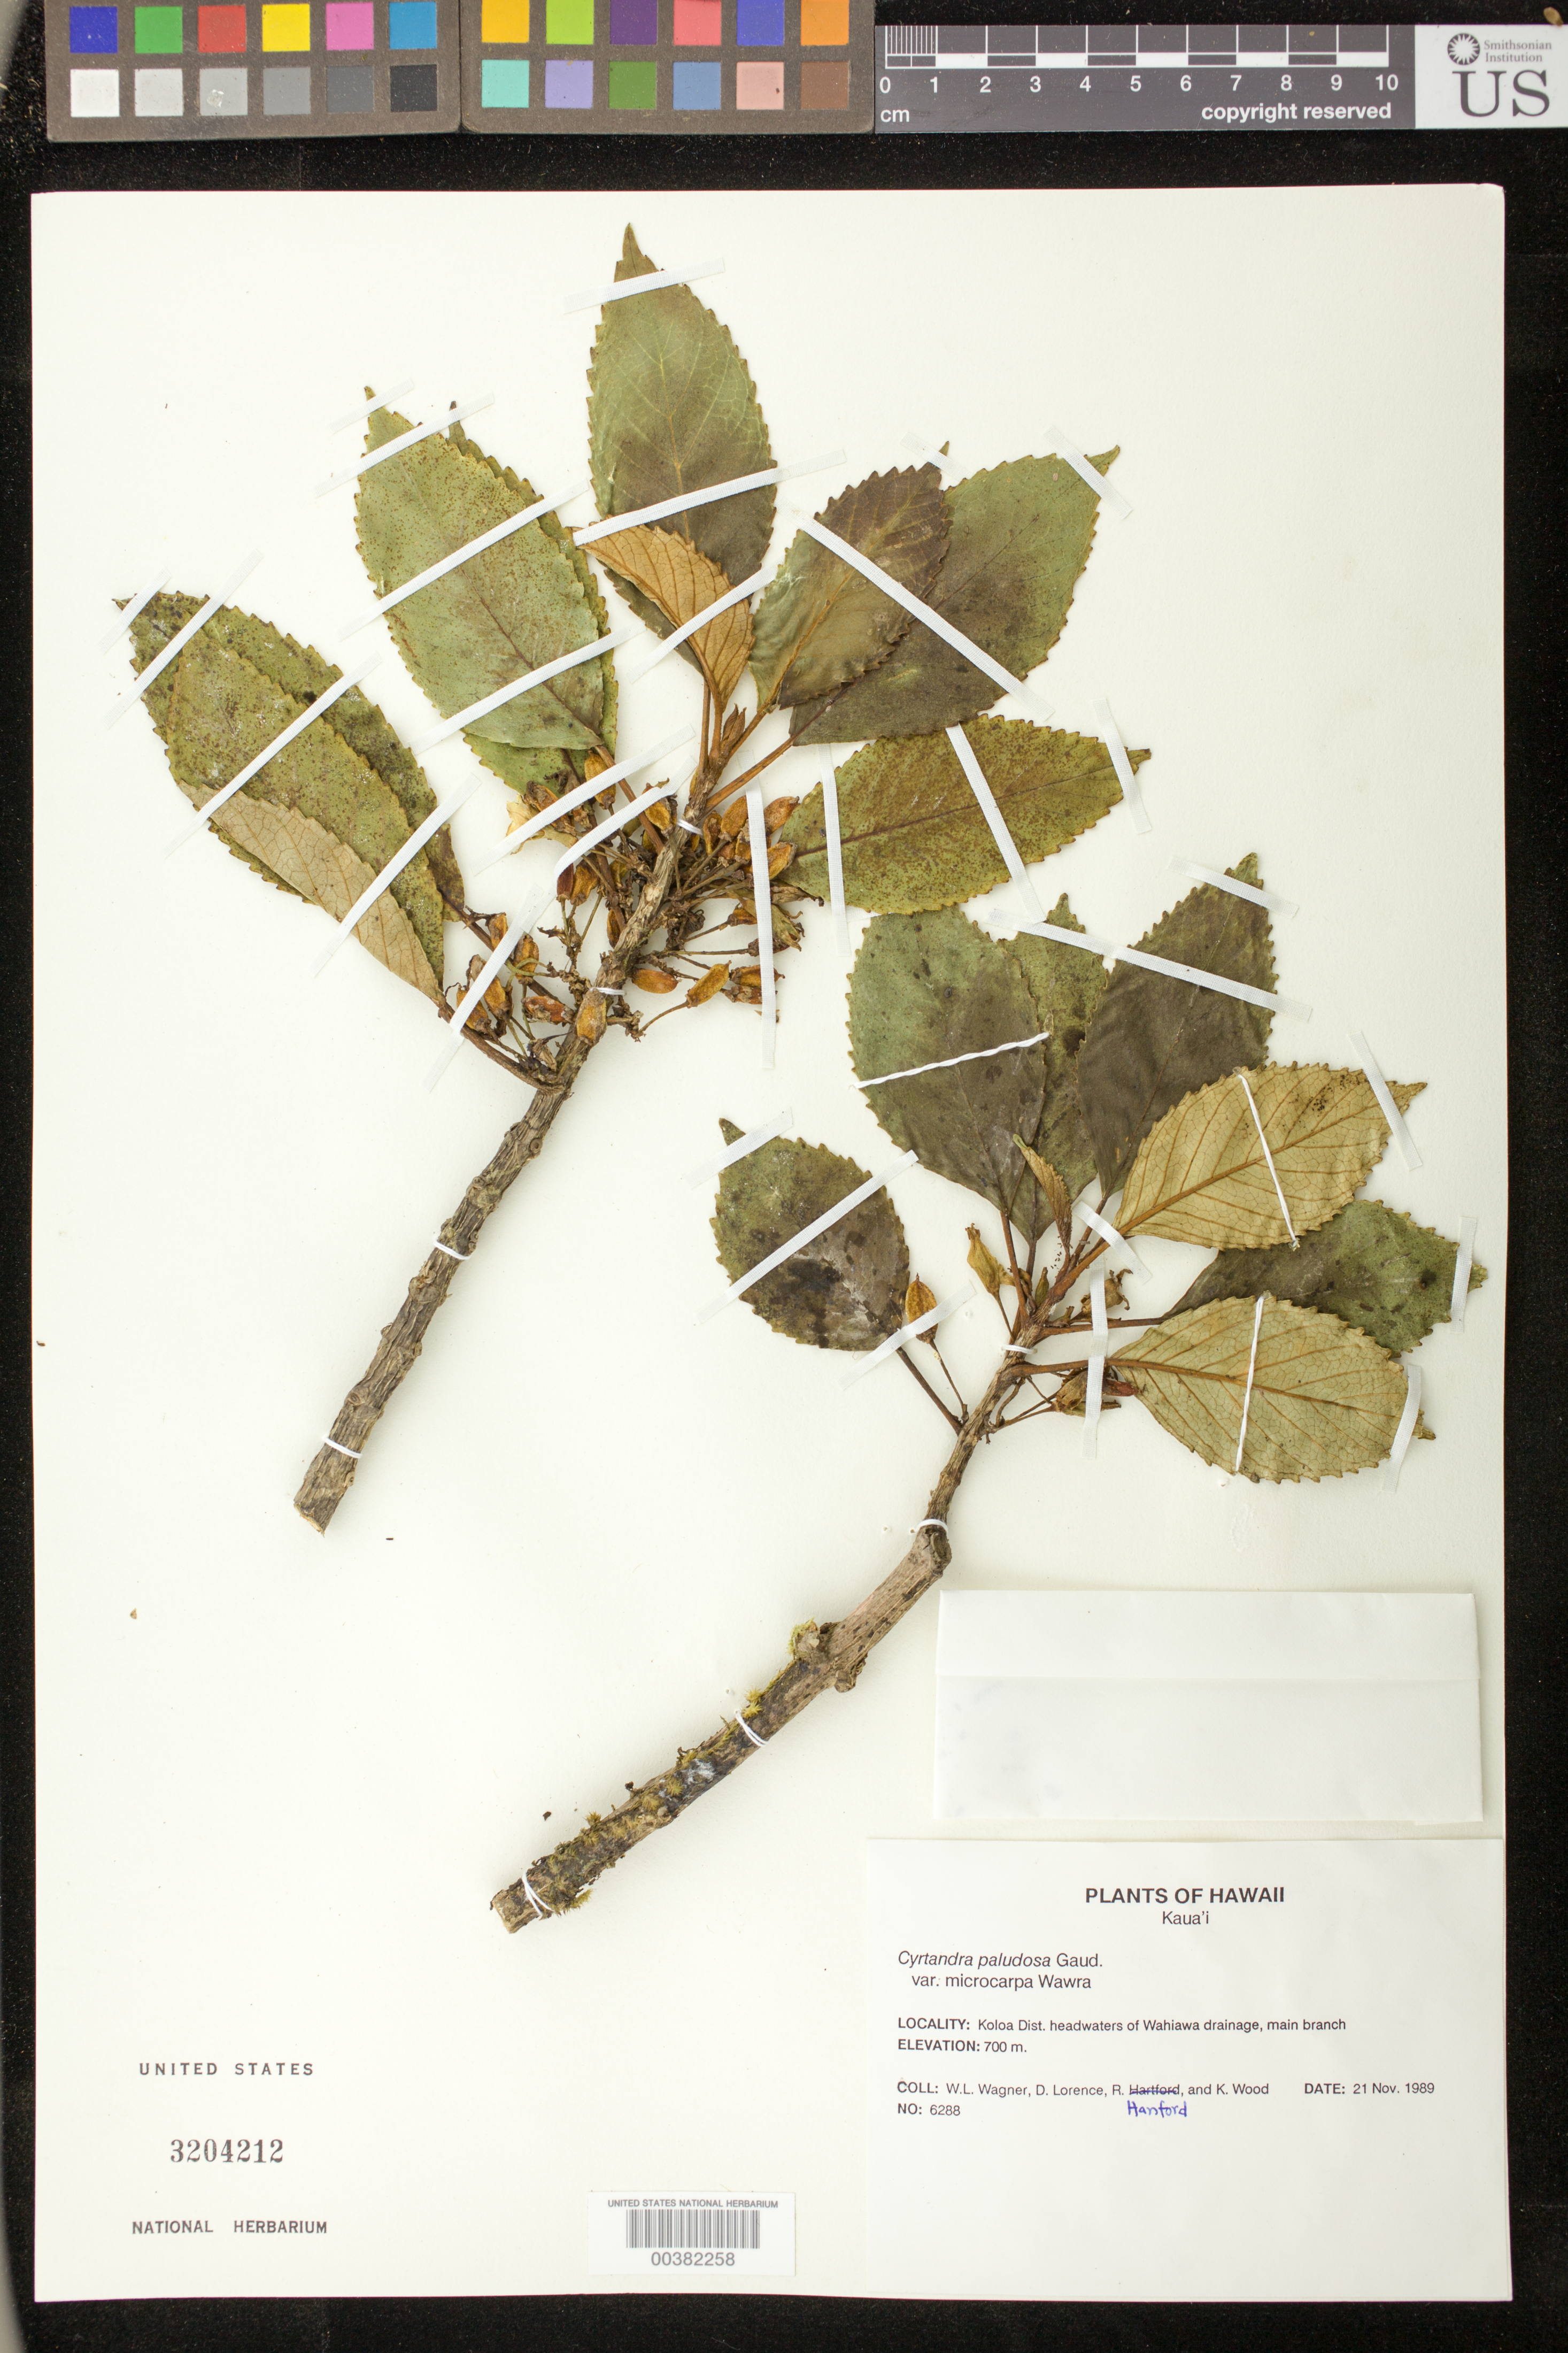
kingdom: Plantae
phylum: Tracheophyta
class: Magnoliopsida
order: Lamiales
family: Gesneriaceae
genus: Cyrtandra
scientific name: Cyrtandra paludosa var. microcarpa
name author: Wawra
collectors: W. L. Wagner, D. Lorence, R. Hartford & K. R. Wood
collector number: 6288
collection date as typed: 21 Nov 1989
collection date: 1989-11-21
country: United States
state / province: Hawaii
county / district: Kauai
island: Kaua'i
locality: Koloa Dist., headwaters of Wahiawa drainage, main branch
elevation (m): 700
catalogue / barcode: US 3204212